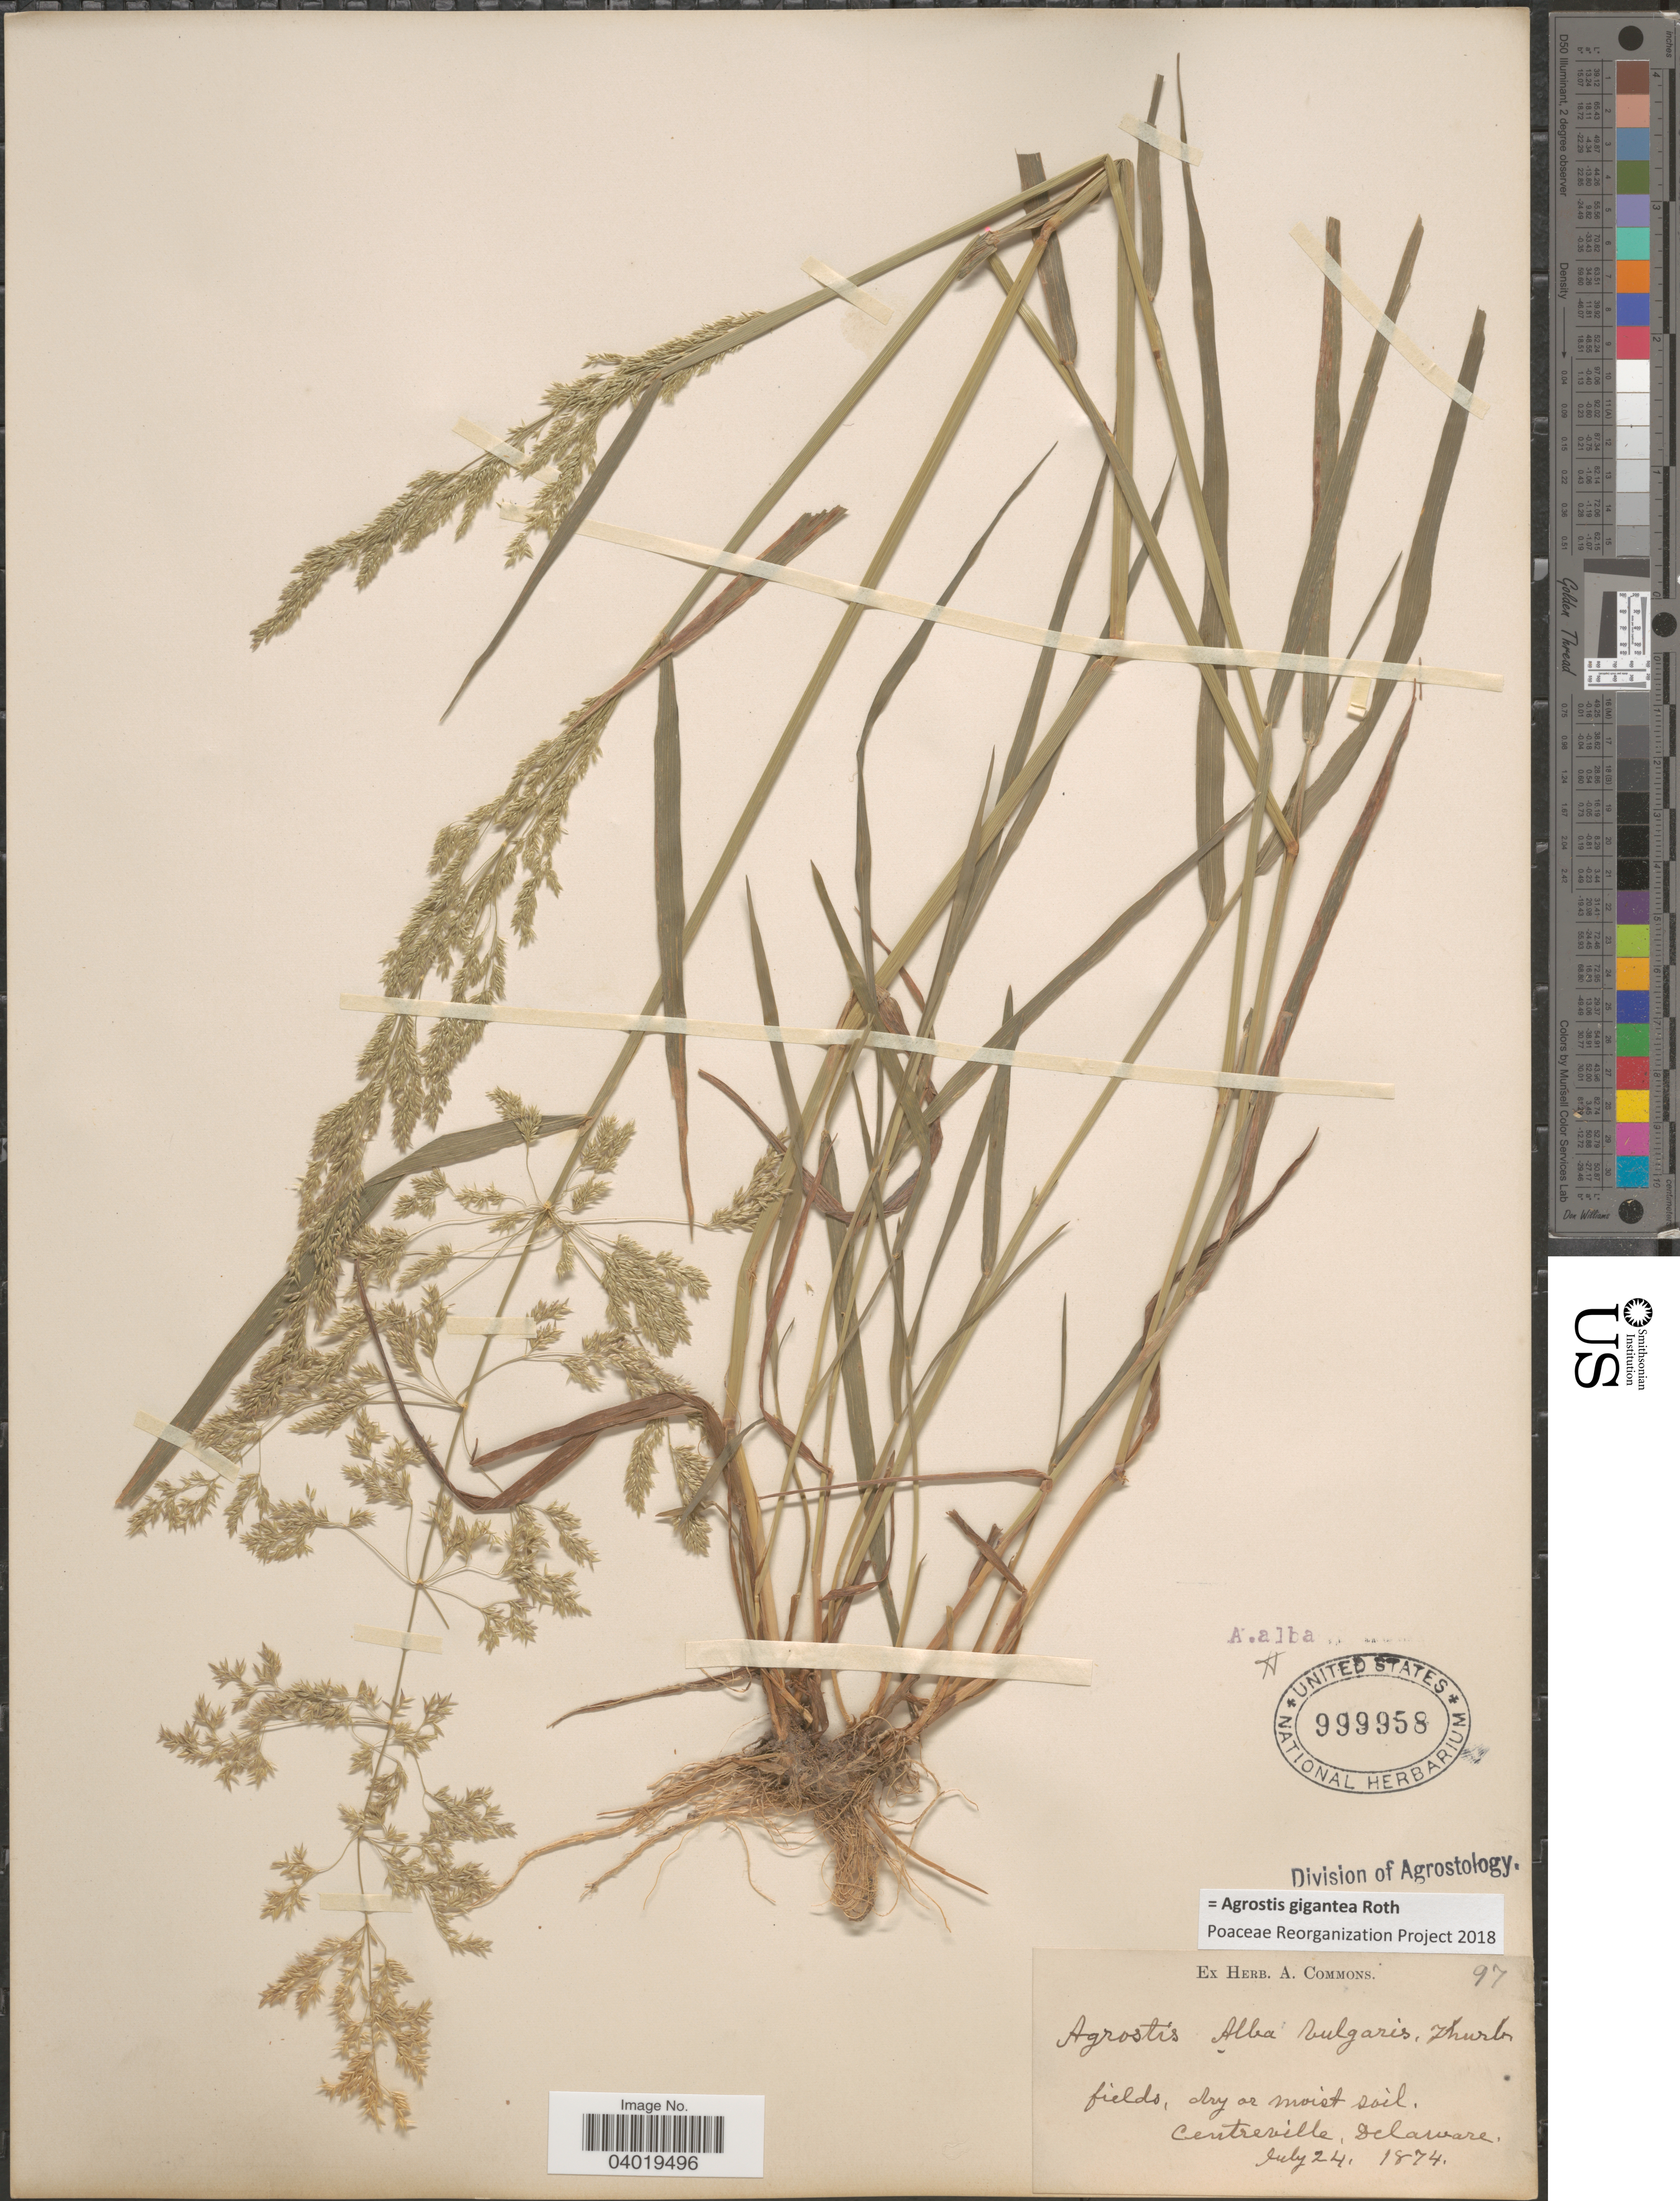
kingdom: Plantae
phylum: Tracheophyta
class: Liliopsida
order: Poales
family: Poaceae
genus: Agrostis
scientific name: Agrostis gigantea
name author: Roth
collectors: ex herb. A. Commons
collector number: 97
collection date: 1874-07-24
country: United States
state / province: Delaware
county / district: New Castle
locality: Centreville.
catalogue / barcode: US 999958